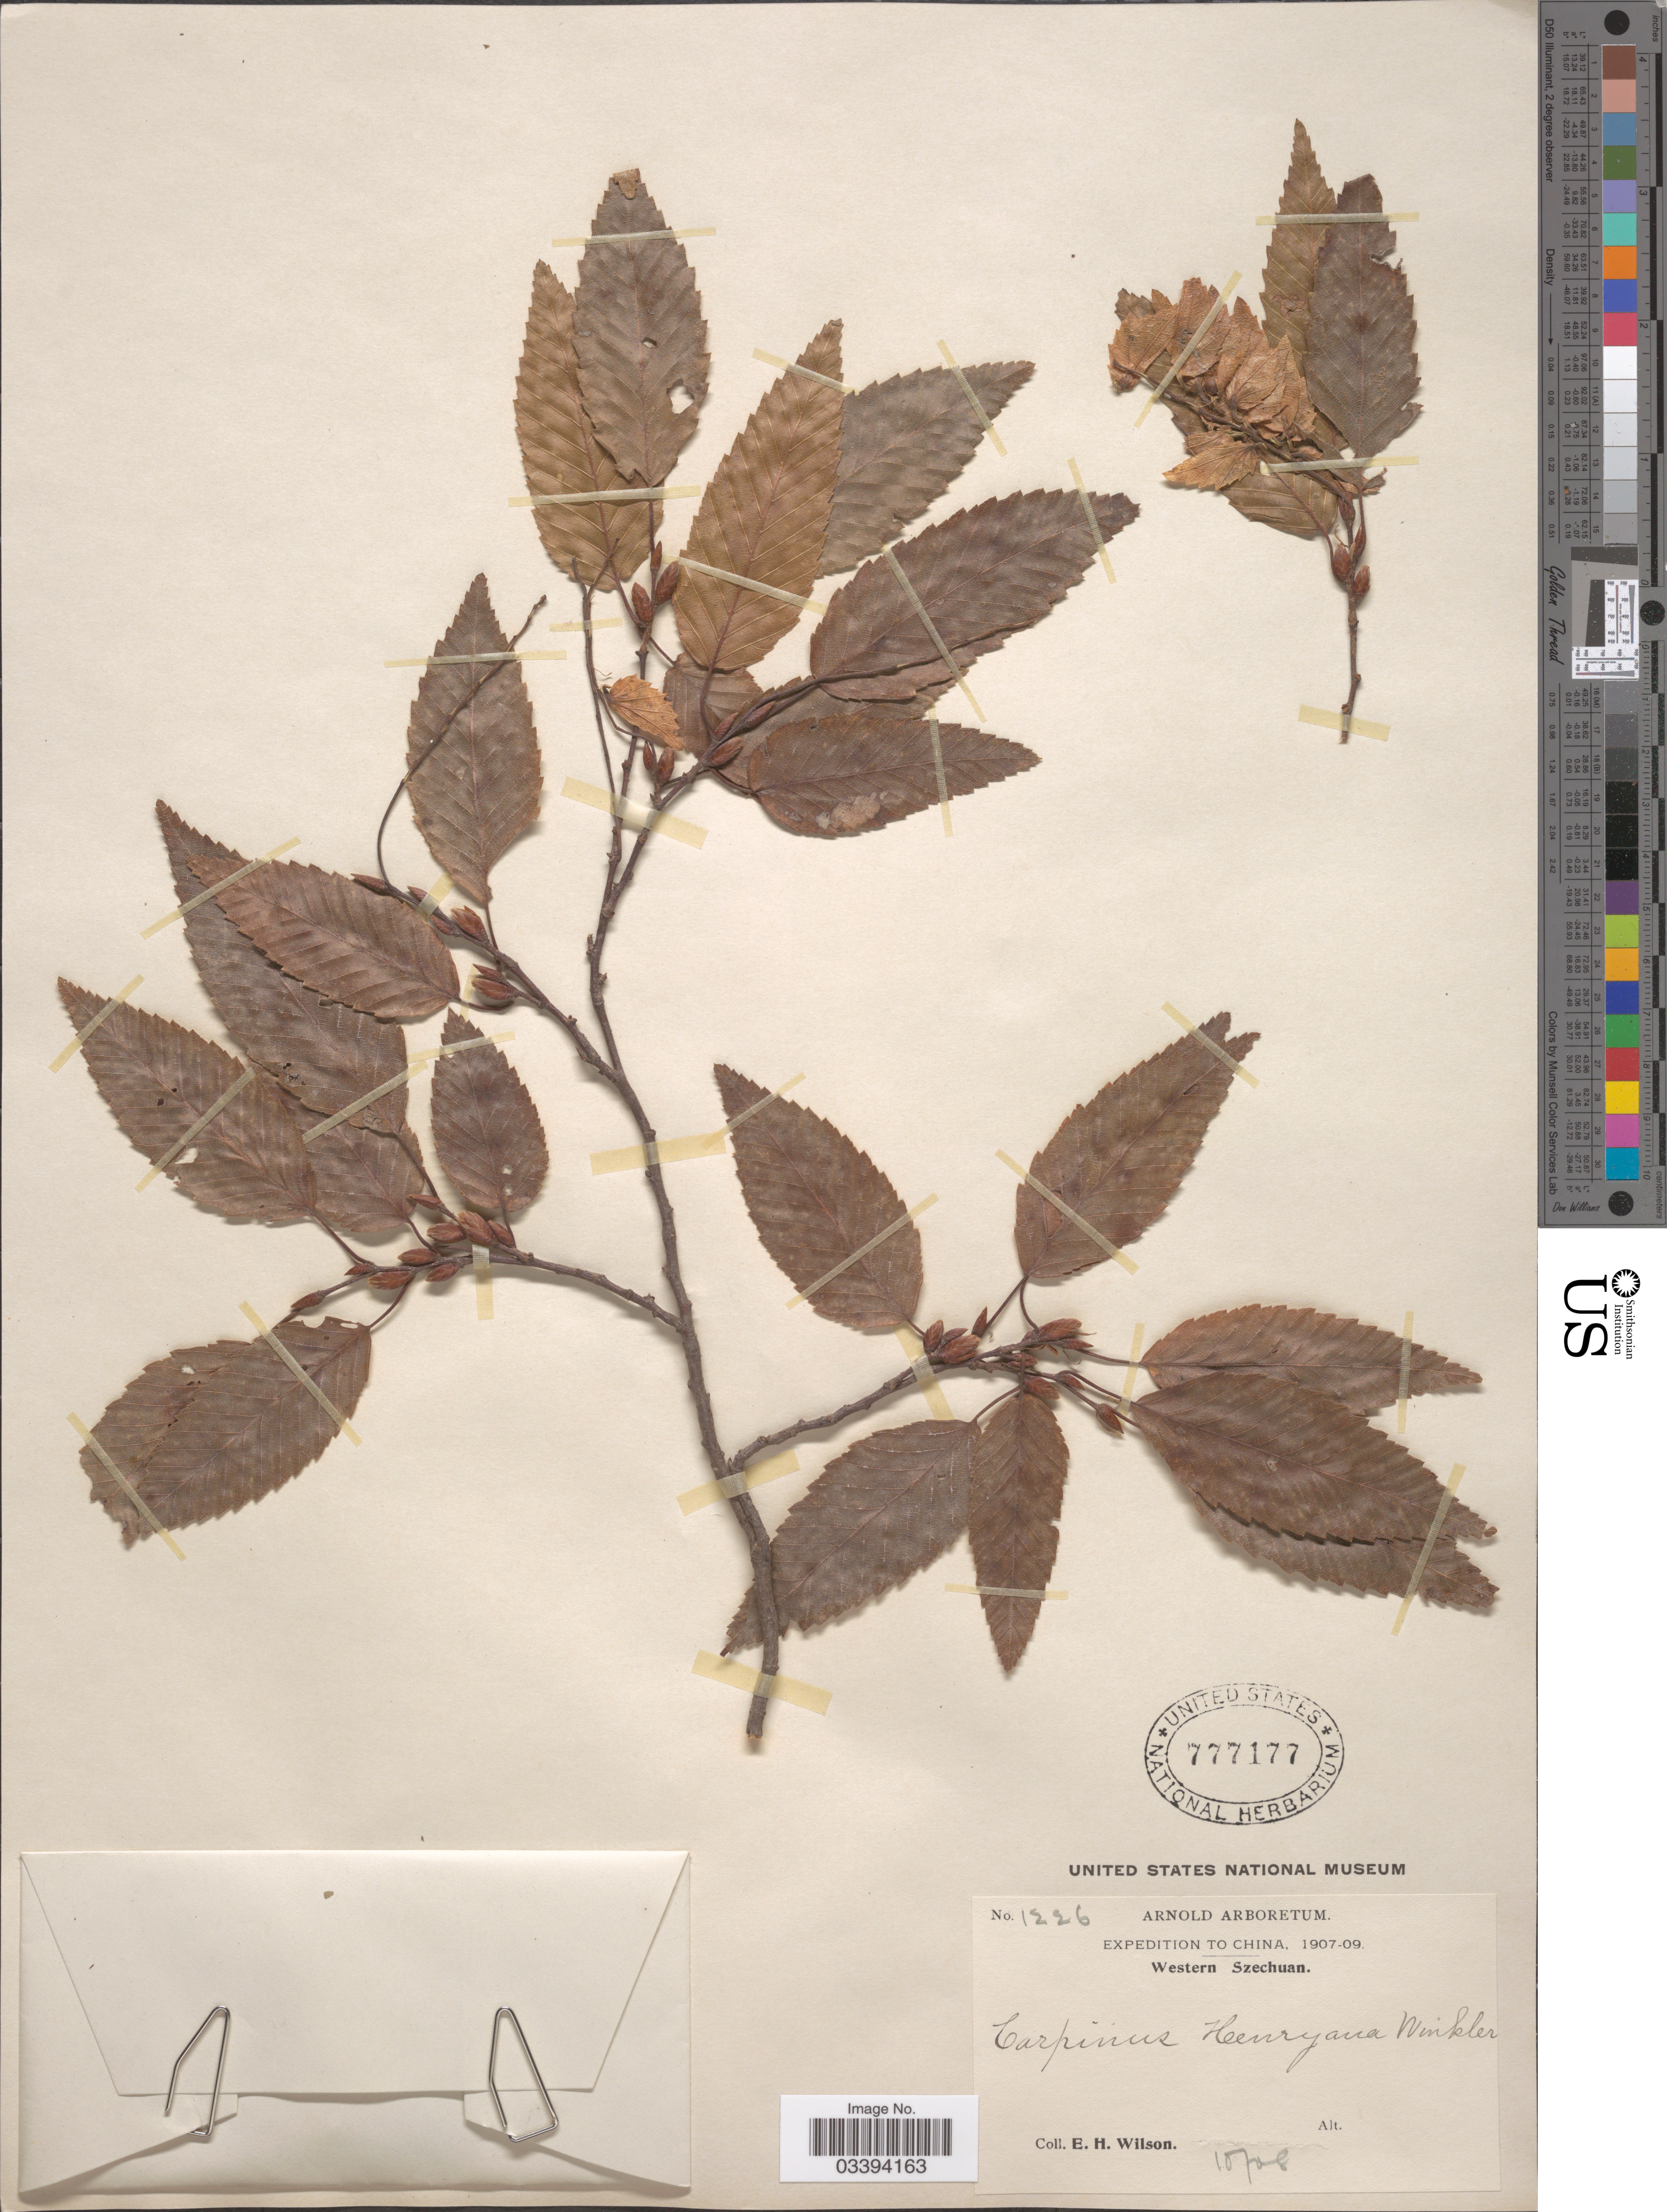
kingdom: Plantae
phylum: Tracheophyta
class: Magnoliopsida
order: Fagales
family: Betulaceae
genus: Carpinus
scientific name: Carpinus henryana var. henryana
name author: (H.J.P. Winkl.) H.J.P. Winkl.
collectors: E. Wilson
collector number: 1226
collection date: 1908-10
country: China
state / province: Sichuan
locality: Western Szechuan.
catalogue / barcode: US 777177